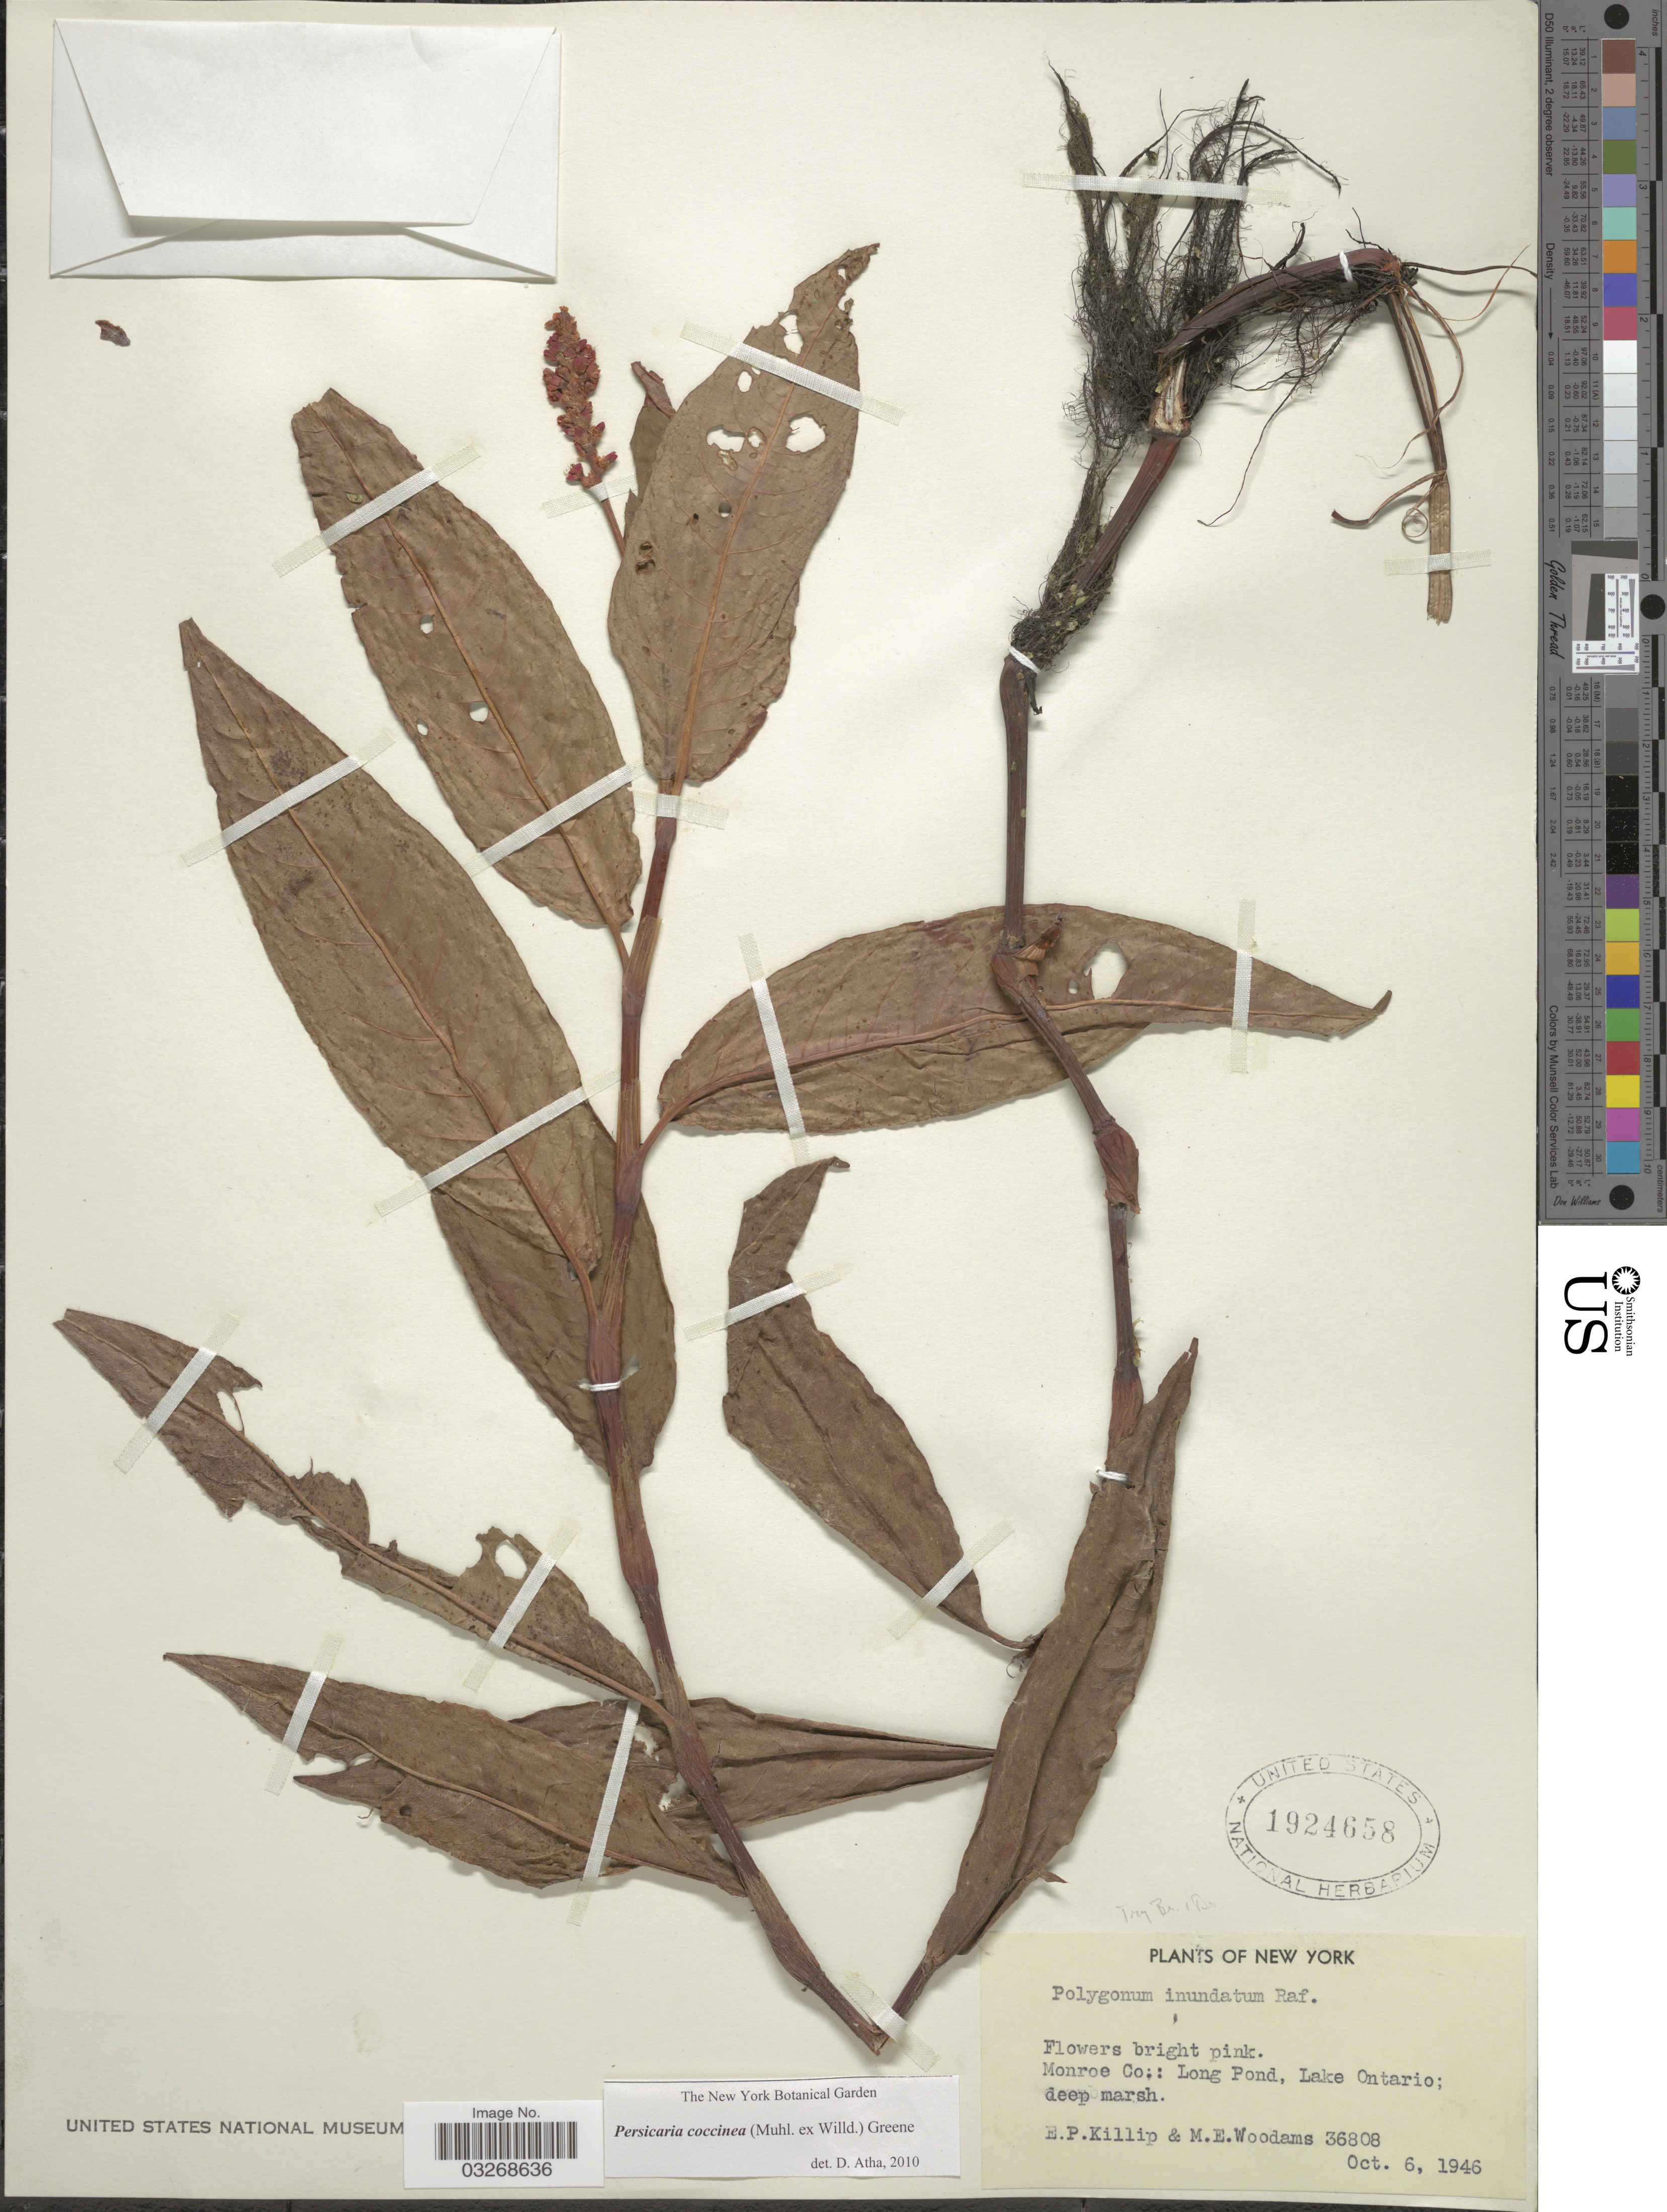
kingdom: Plantae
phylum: Tracheophyta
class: Magnoliopsida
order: Caryophyllales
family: Polygonaceae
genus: Persicaria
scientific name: Persicaria coccinea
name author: (Muhl. ex Willd.) Greene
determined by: Atha, D. E.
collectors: E. P. Killip & M. Woodams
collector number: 36808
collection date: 1946-10-06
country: United States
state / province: New York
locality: Monroe Co.: Long Pond, Lake Ontario.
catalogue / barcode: US 1924658